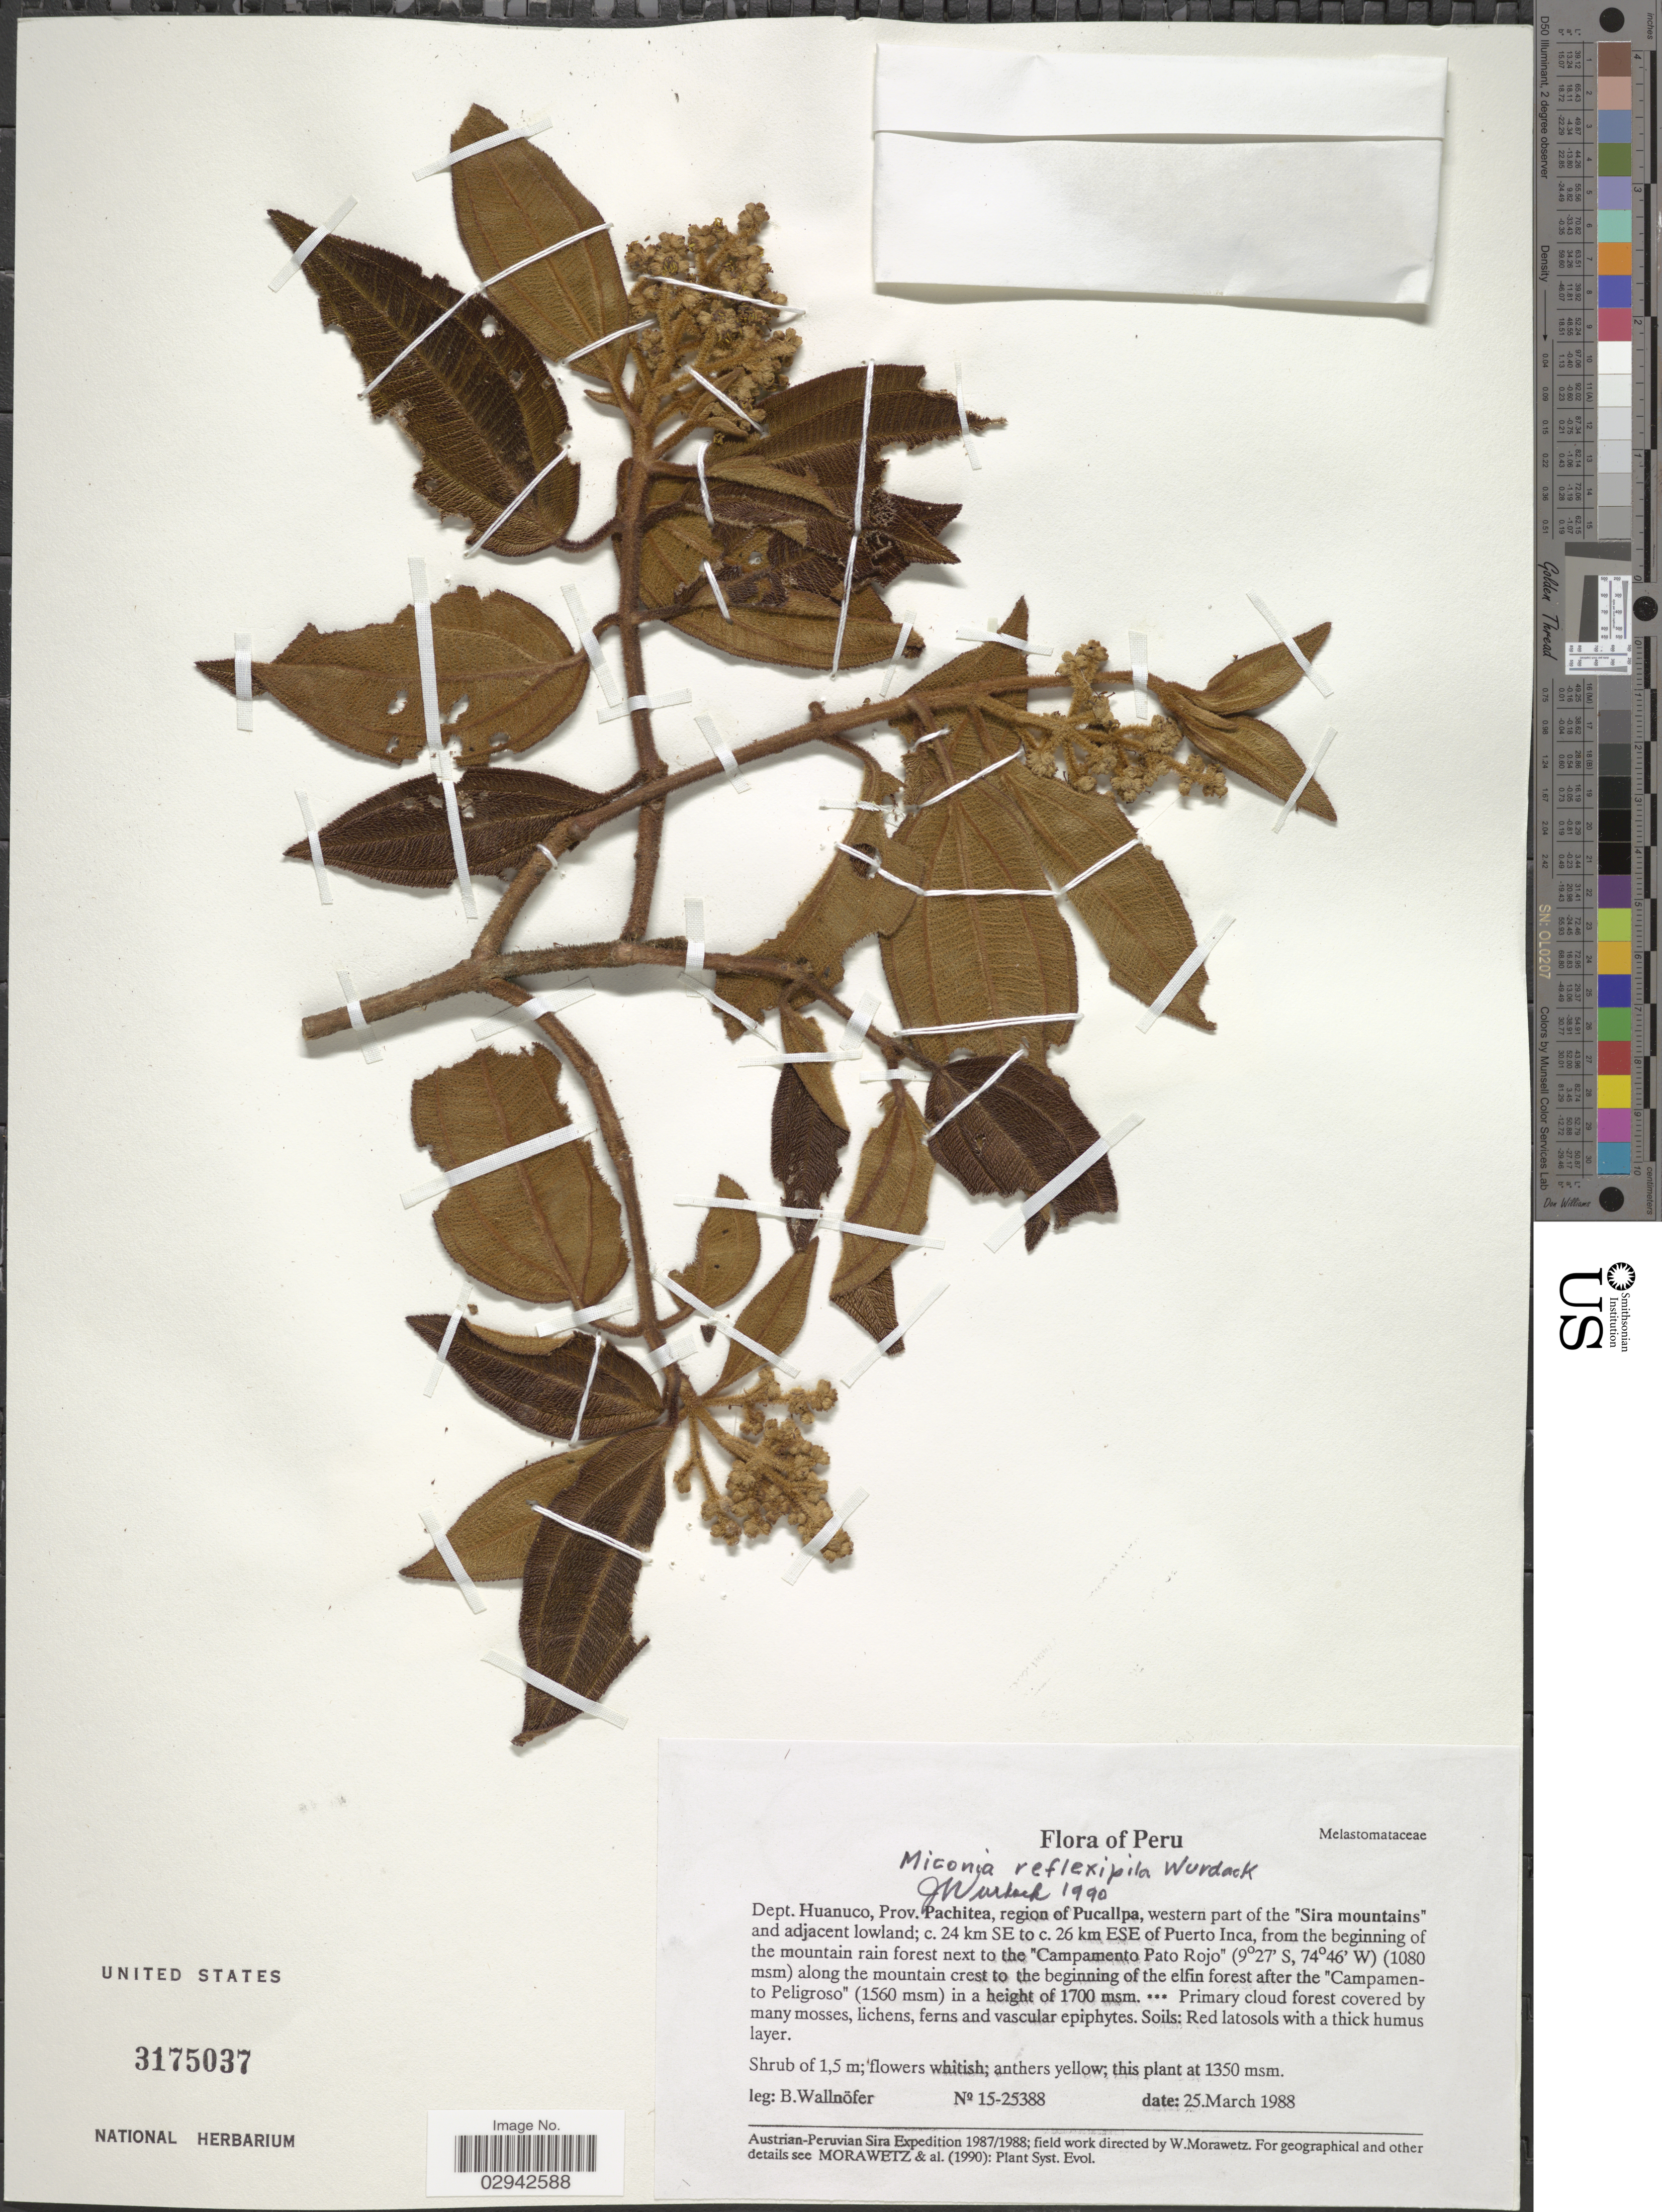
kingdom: Plantae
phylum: Tracheophyta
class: Magnoliopsida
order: Myrtales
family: Melastomataceae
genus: Miconia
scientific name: Miconia radulifolia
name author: (Benth.) Naudin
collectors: B. Wallnöfer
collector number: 15-25388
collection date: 1988-03-25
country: Peru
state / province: Huánuco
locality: Dept. Huanuco, Prov. Pachitea, region of Pucallpa, western part of the "Sira Mountains" and adjacent lowland, c. 24 km SE to c. 26 km ESE of Puerto Inca, from the beginning of the mountain rain forest next to the "Campamento Pato Rojo" along the mountain crest to the beginning of the elfin forest after the "Campamento Peligroso".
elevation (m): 1080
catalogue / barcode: US 3175037